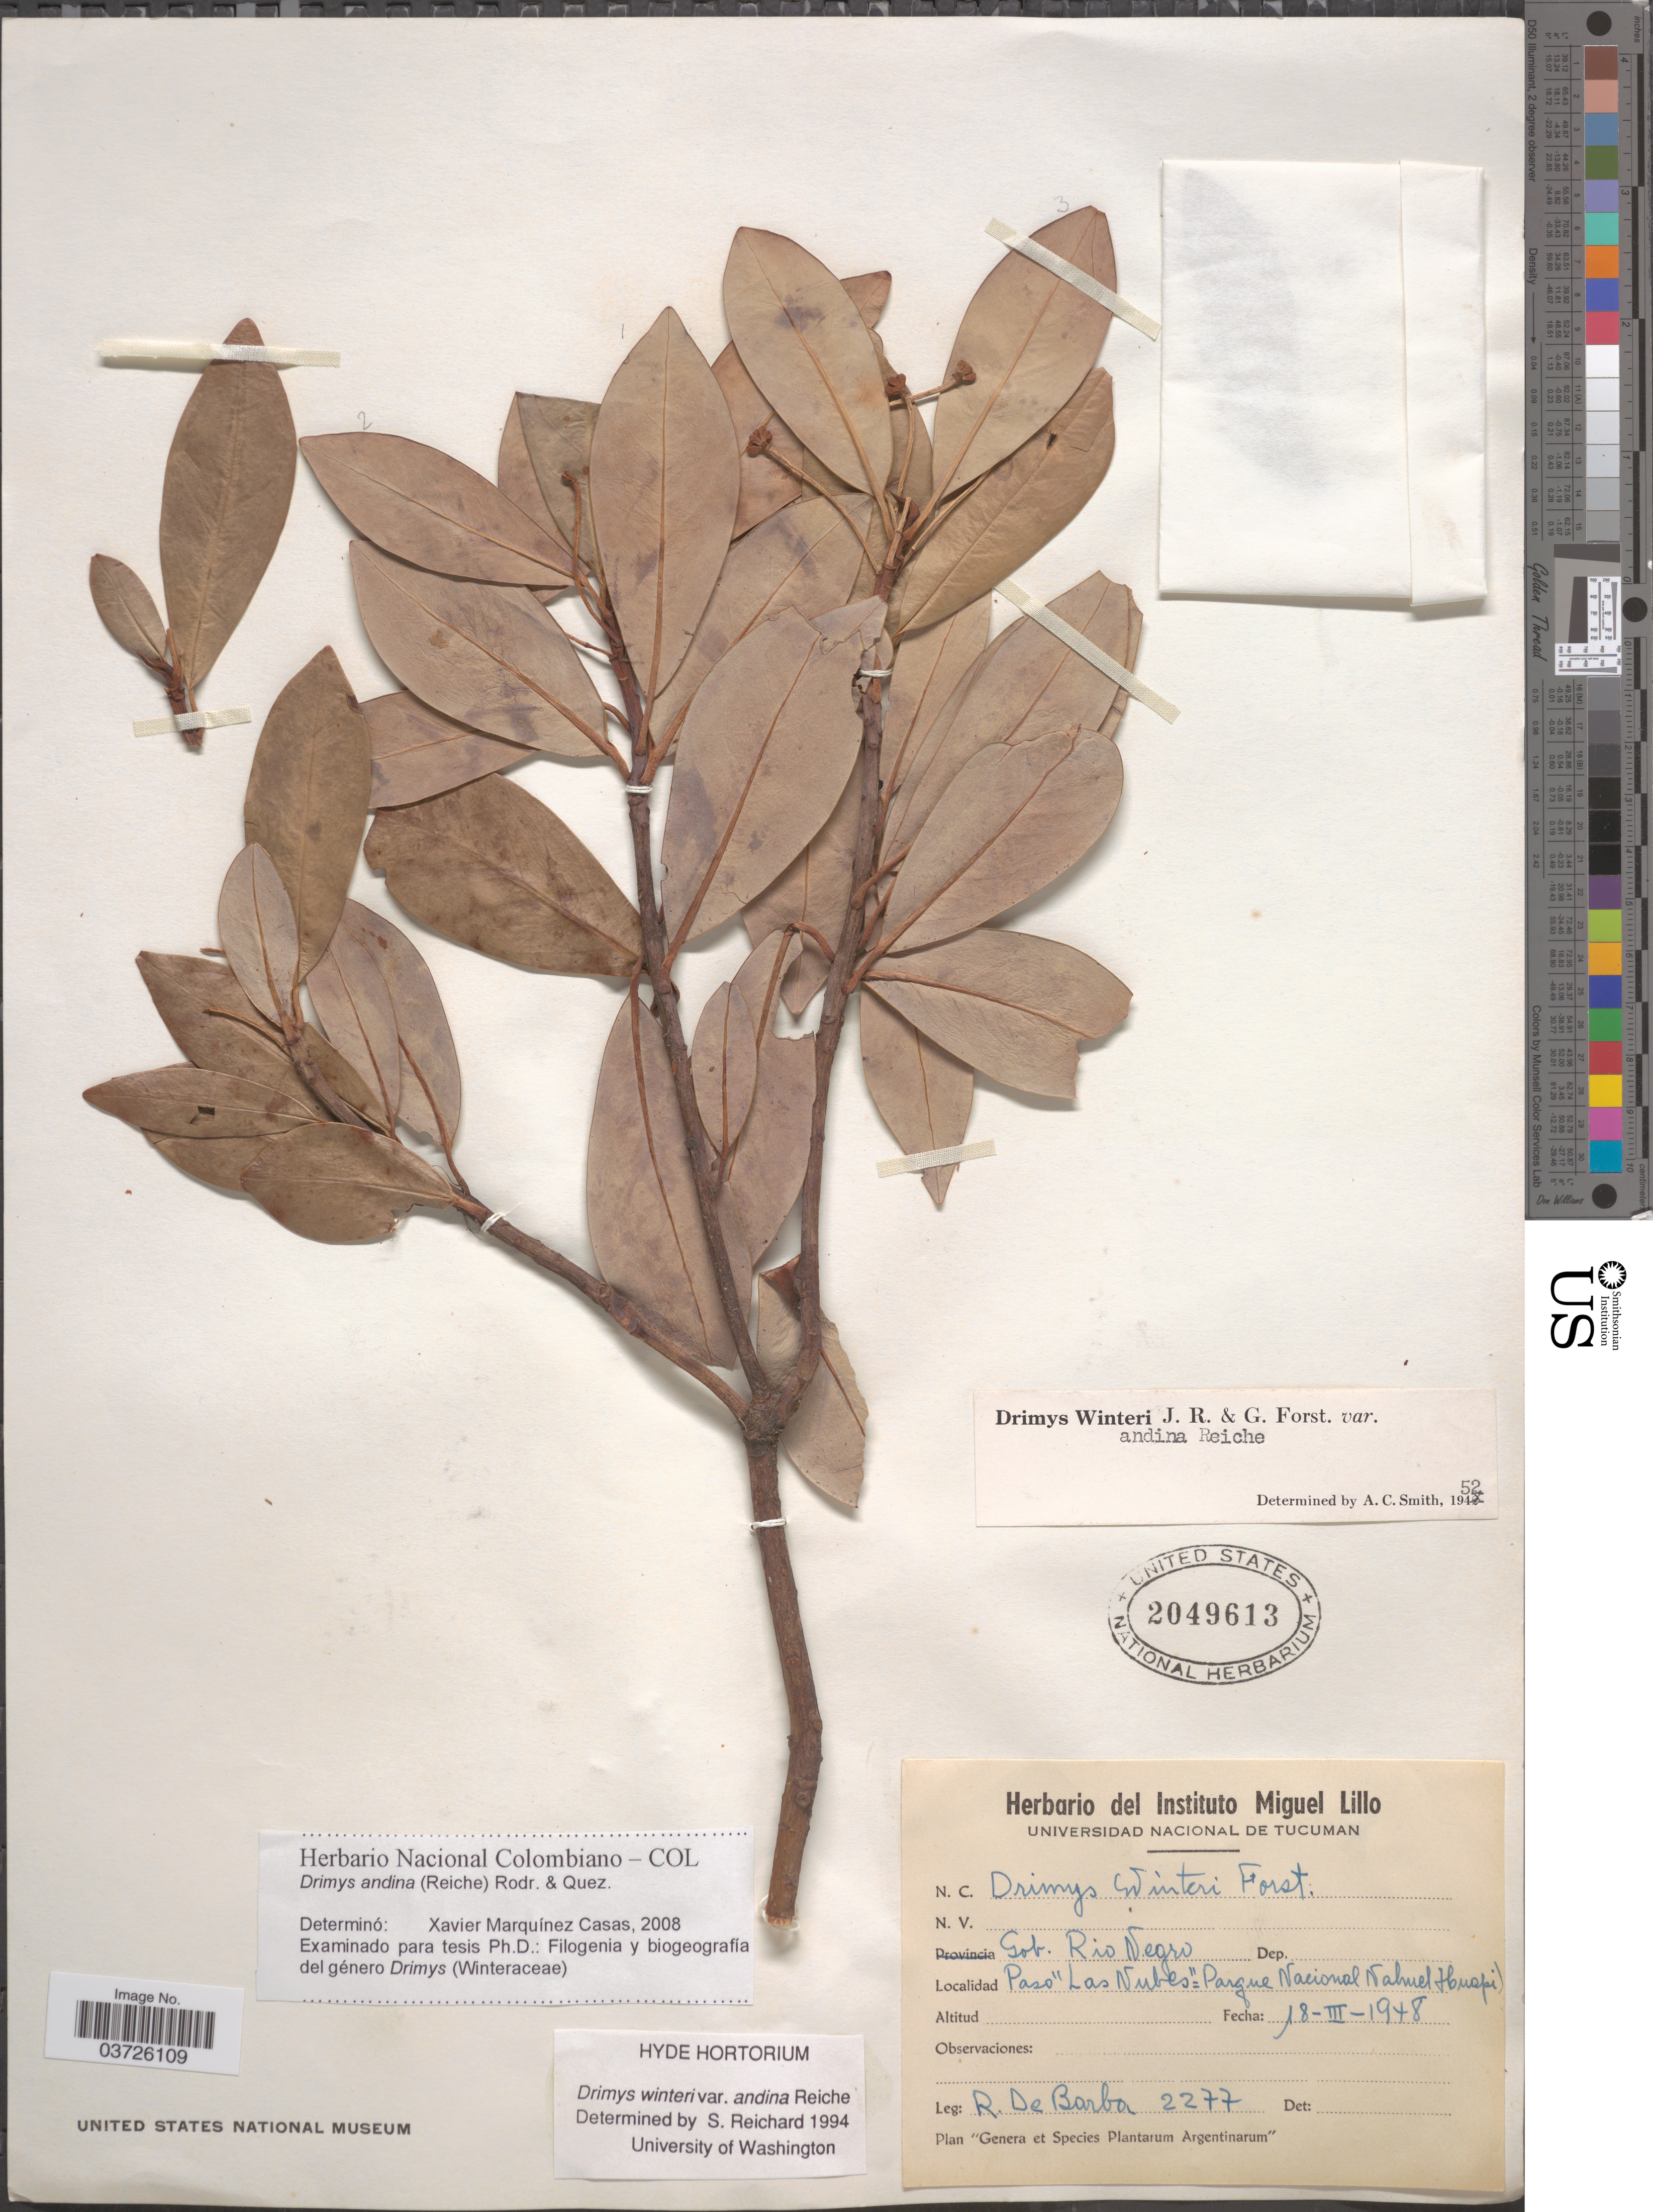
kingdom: Plantae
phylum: Tracheophyta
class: Magnoliopsida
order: Canellales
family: Winteraceae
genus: Drimys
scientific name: Drimys andina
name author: (Reiche) R.A. Rodr. & Quezada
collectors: R. De Barba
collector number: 2277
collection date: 1948-03-18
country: Argentina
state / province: Rio Negro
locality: Gob. Rio Negro. Paso "Las Nubes": Parque Nacional Nahuel Huapi.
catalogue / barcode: US 2049613